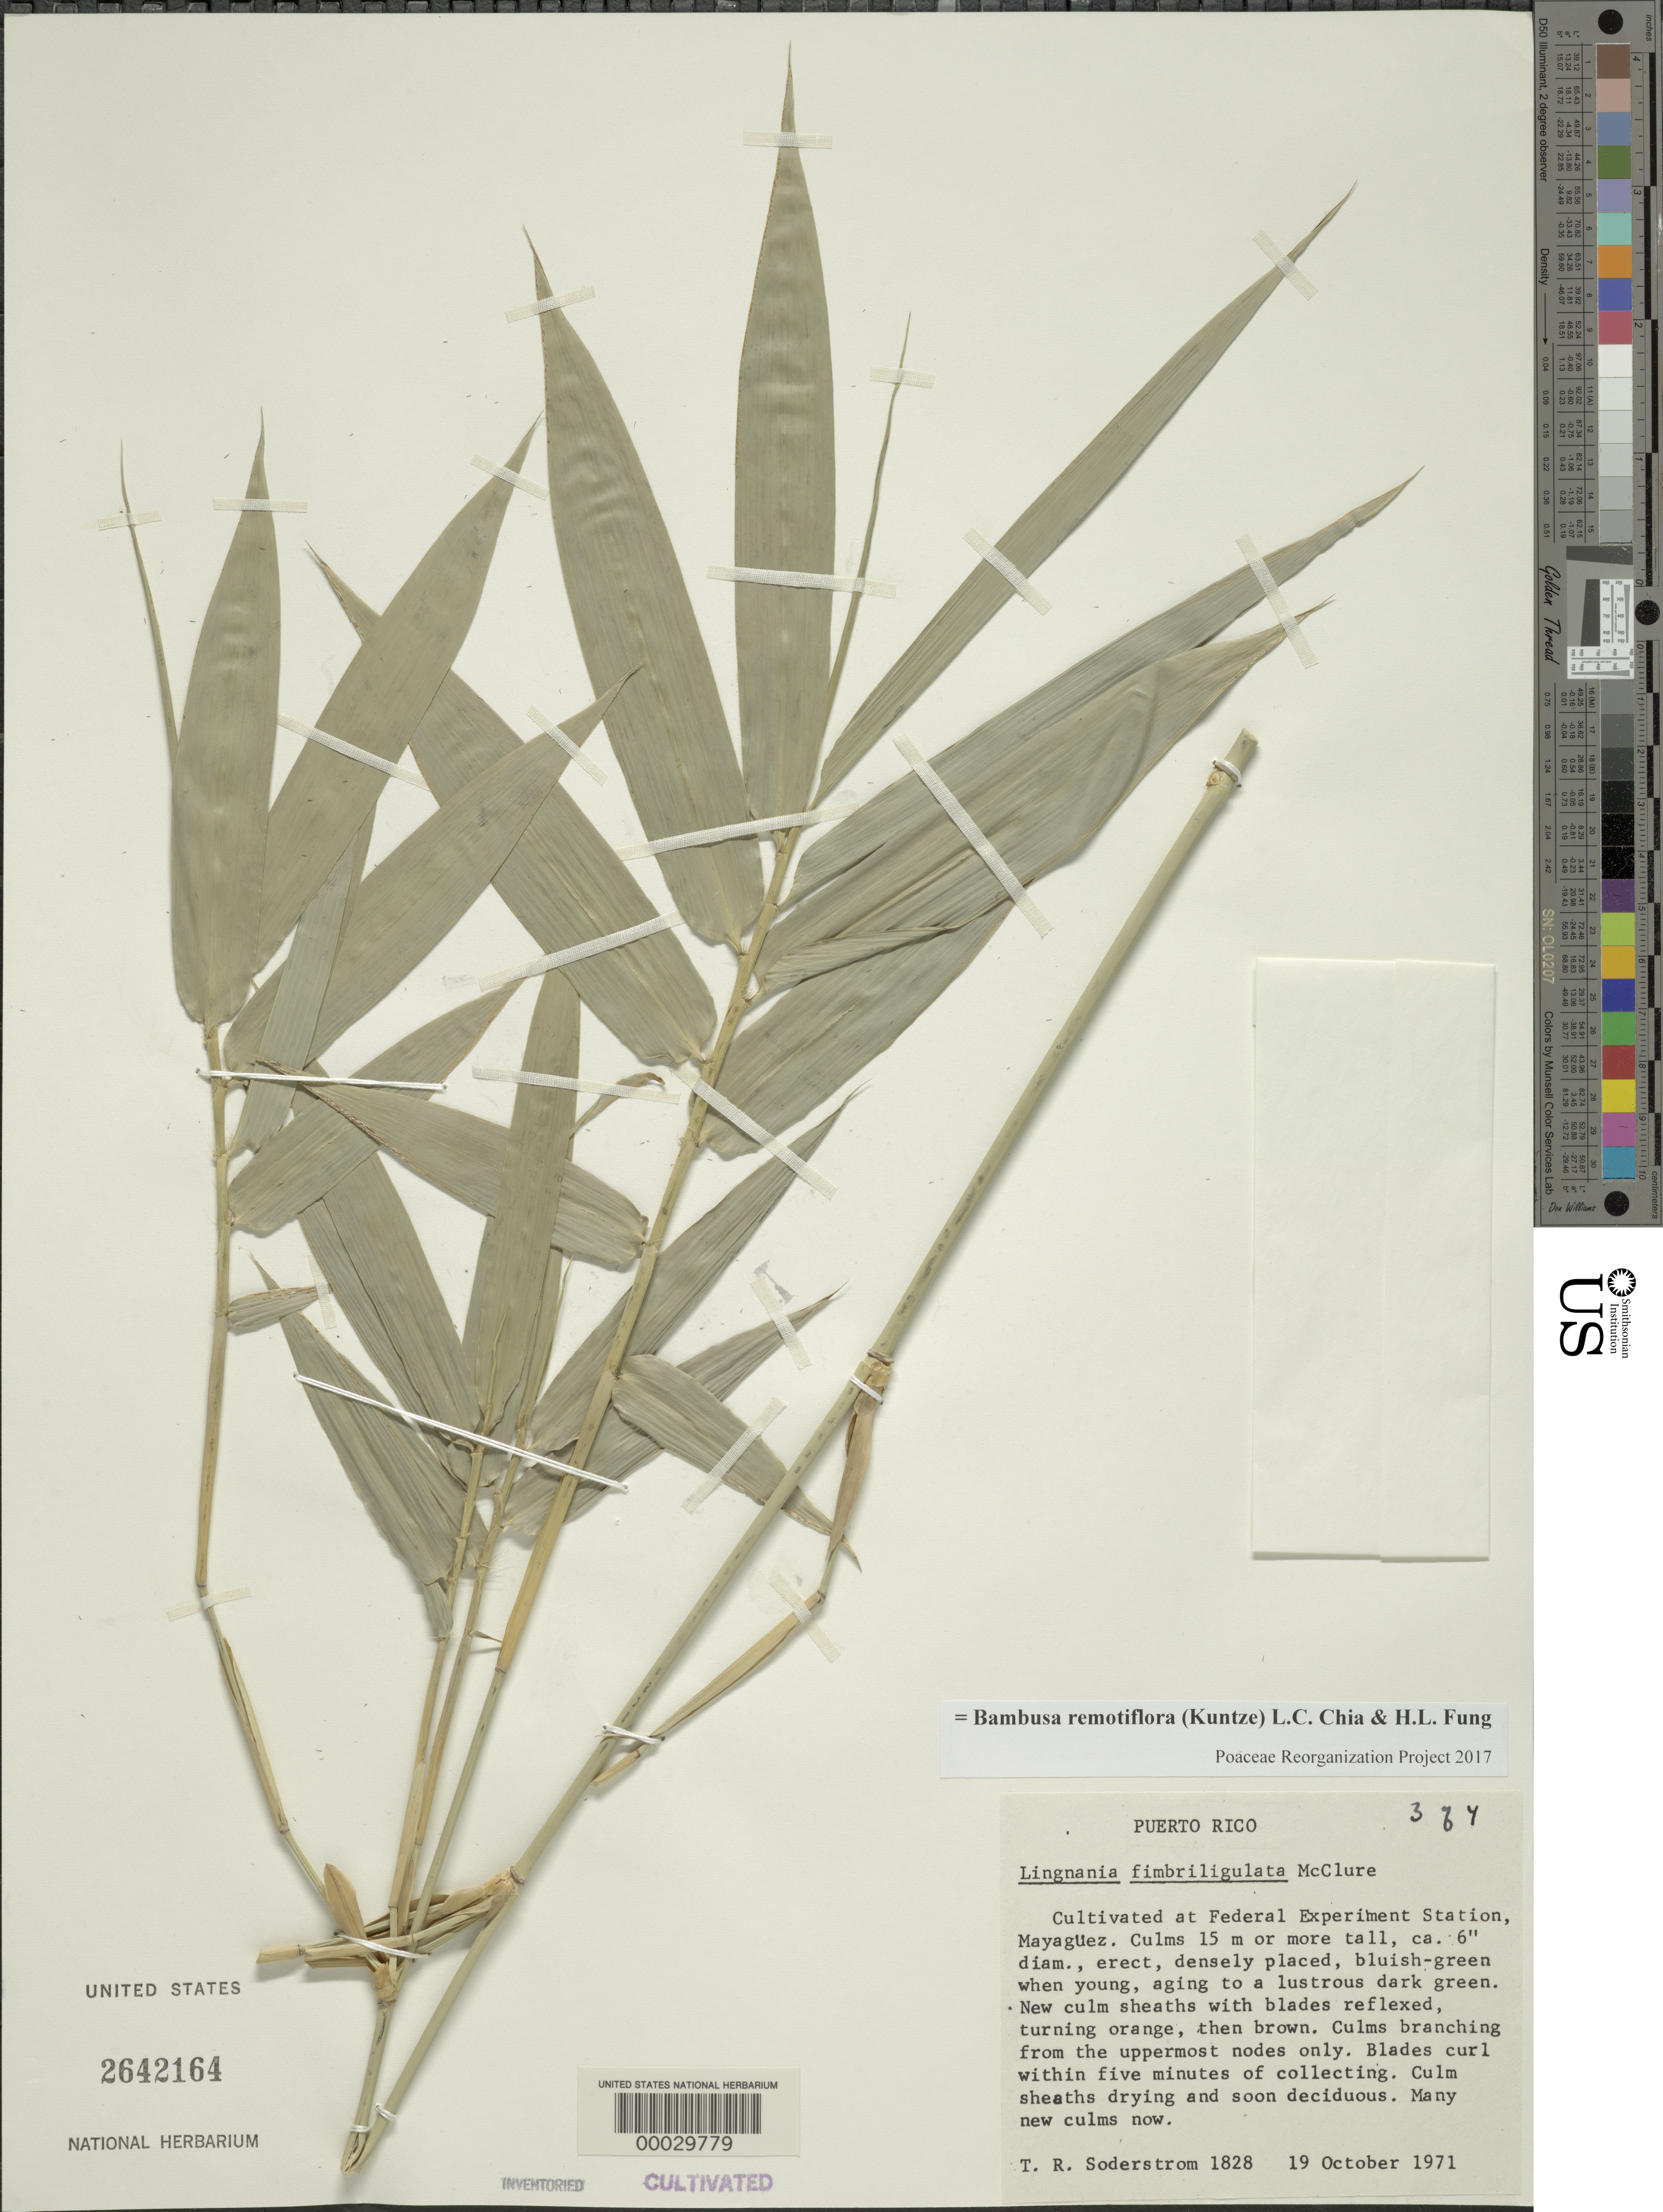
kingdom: Plantae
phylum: Tracheophyta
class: Liliopsida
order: Poales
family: Poaceae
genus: Bambusa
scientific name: Bambusa remotiflora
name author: (Kuntze) Chia & H.L. Fung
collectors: T. R. Soderstrom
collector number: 1828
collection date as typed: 19 Oct 1971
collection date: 1971-10-19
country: Puerto Rico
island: Greater Antilles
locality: Mayaguez, federal expt. station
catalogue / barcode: US 2642164